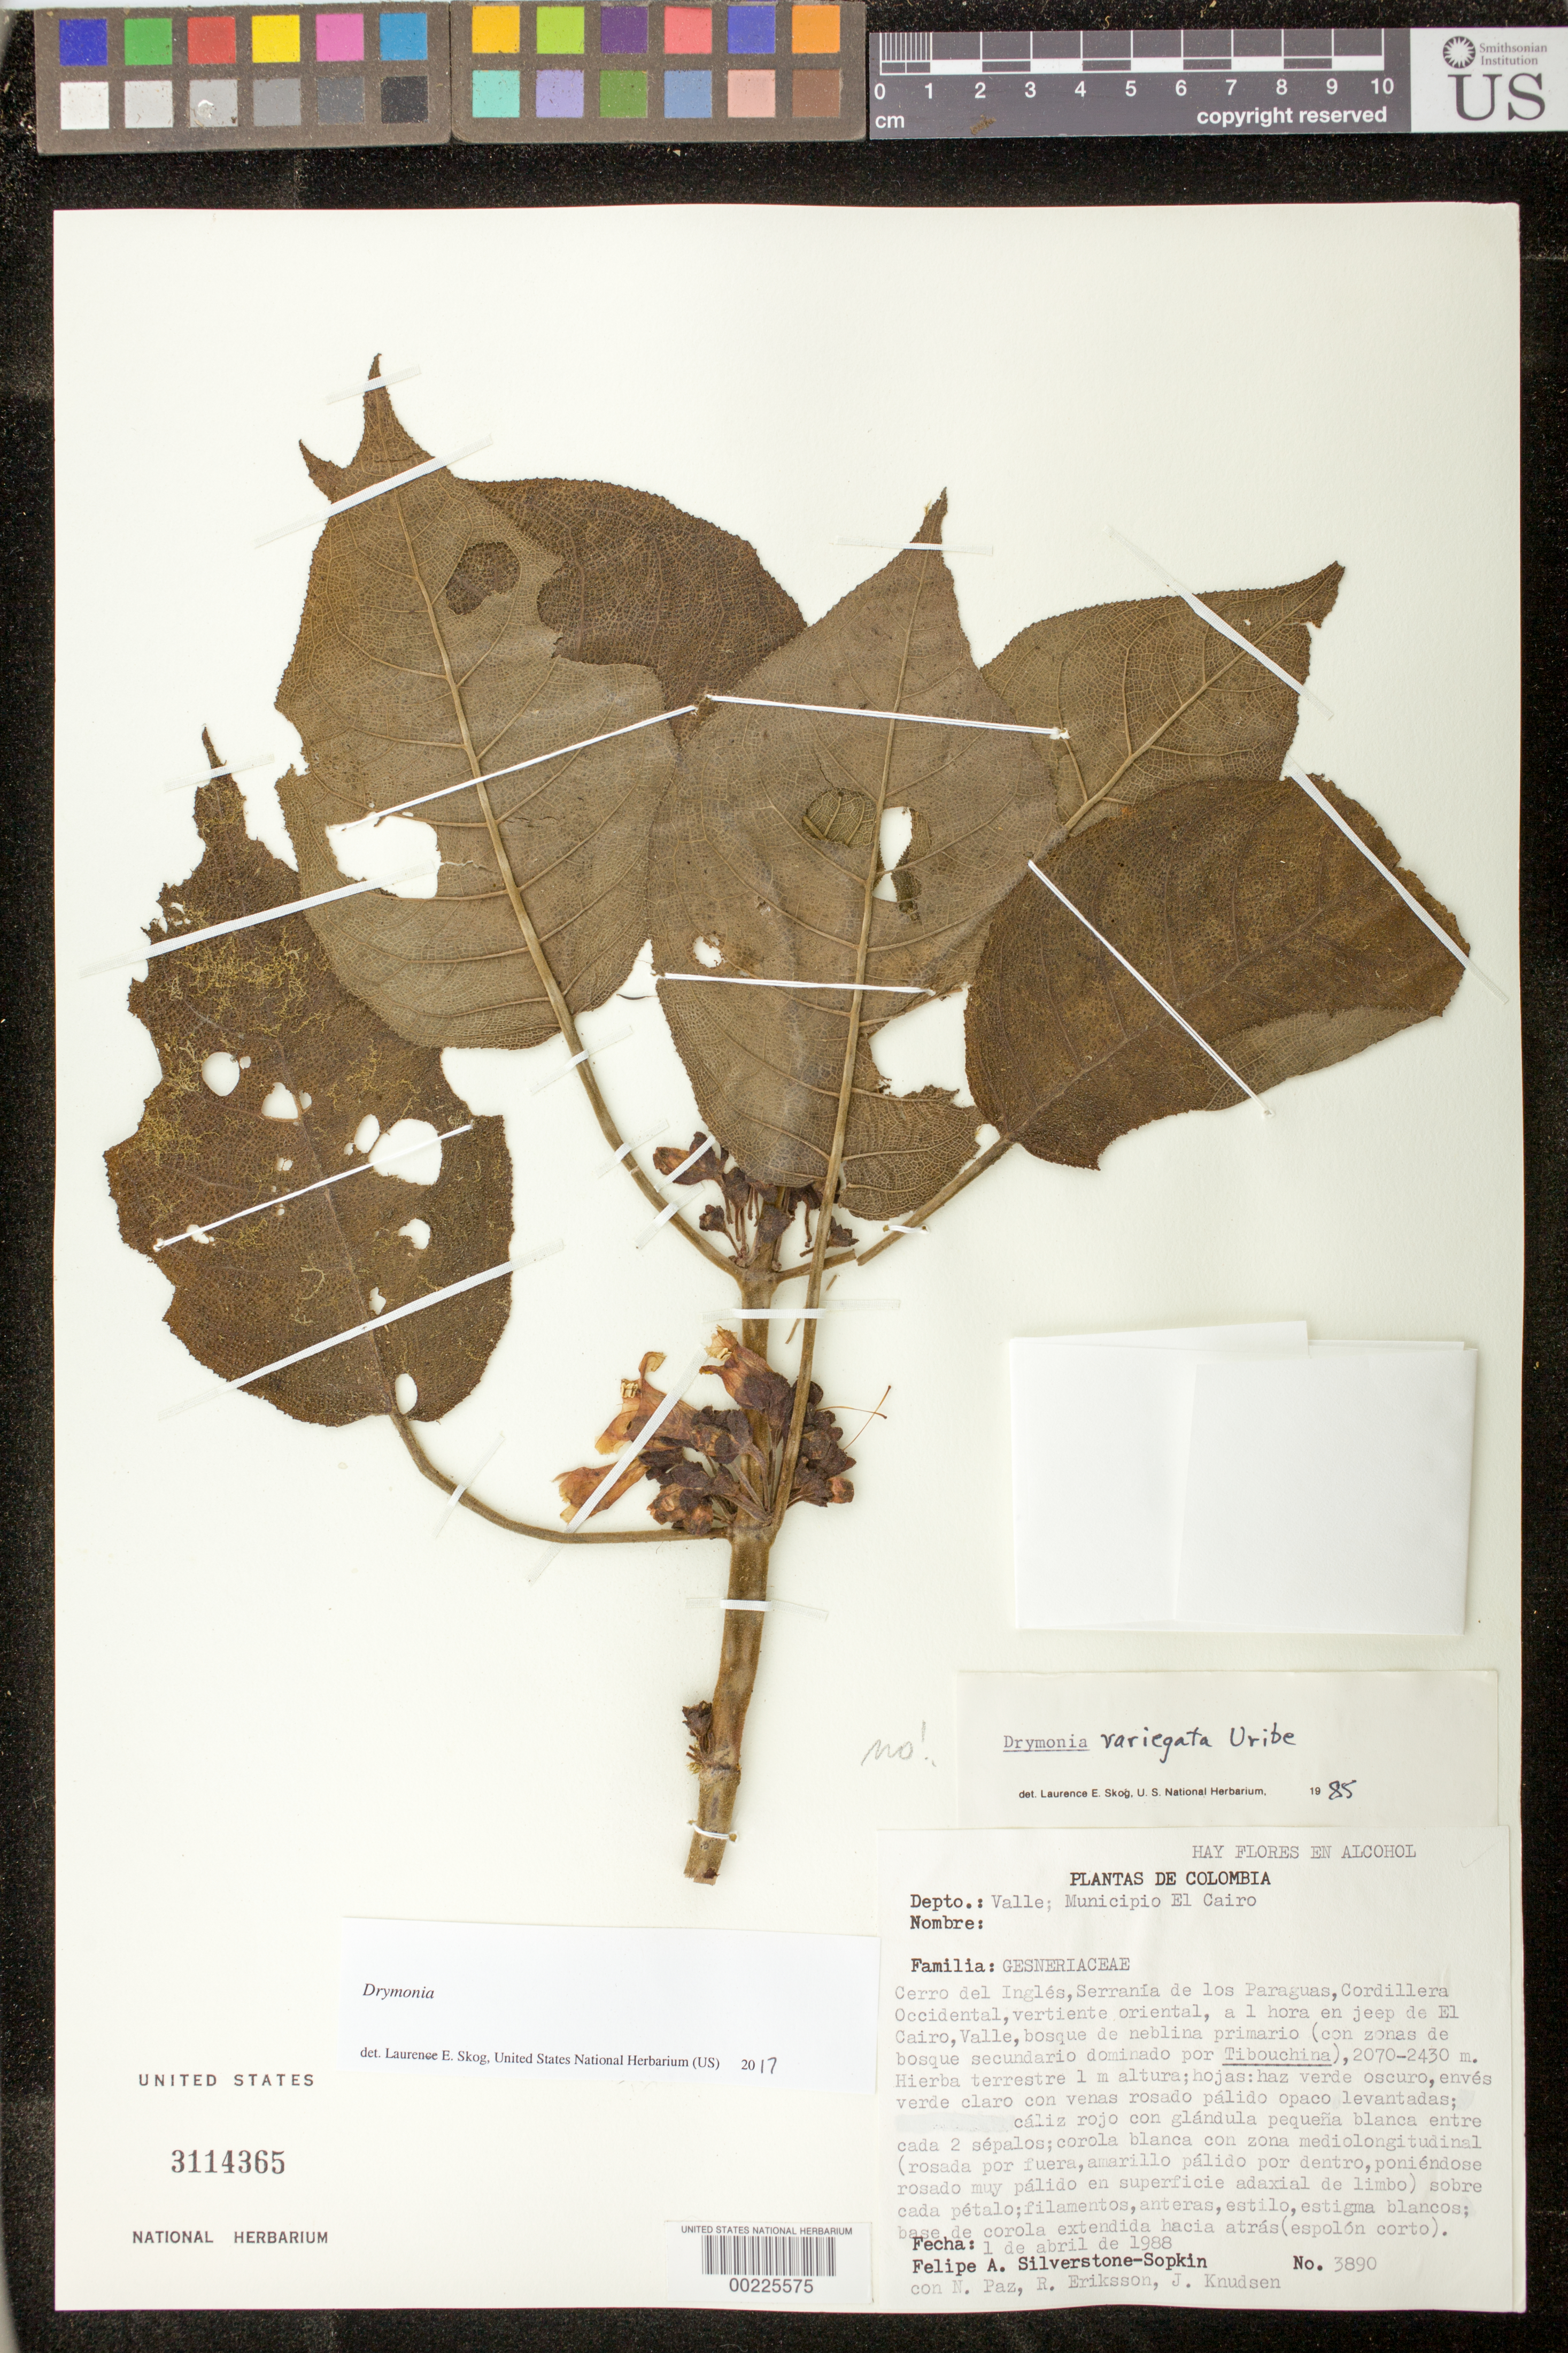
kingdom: Plantae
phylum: Tracheophyta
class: Magnoliopsida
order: Lamiales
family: Gesneriaceae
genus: Drymonia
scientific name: Drymonia n. sp. b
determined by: Skog, Laurence E.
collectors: P. A. Silverstone-Sopkin & et al.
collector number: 3890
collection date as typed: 01 Apr 1988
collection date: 1988-04-01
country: Colombia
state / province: Valle del Cauca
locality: Cerro del Ingles, Serrania of Paraguas, Cordillera Occidental, eastern slope, 1 hr by jeep from El Cairo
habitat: Primary cloud forest (with sec forest dominated by Tibouchina)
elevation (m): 2070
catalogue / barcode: US 3114365